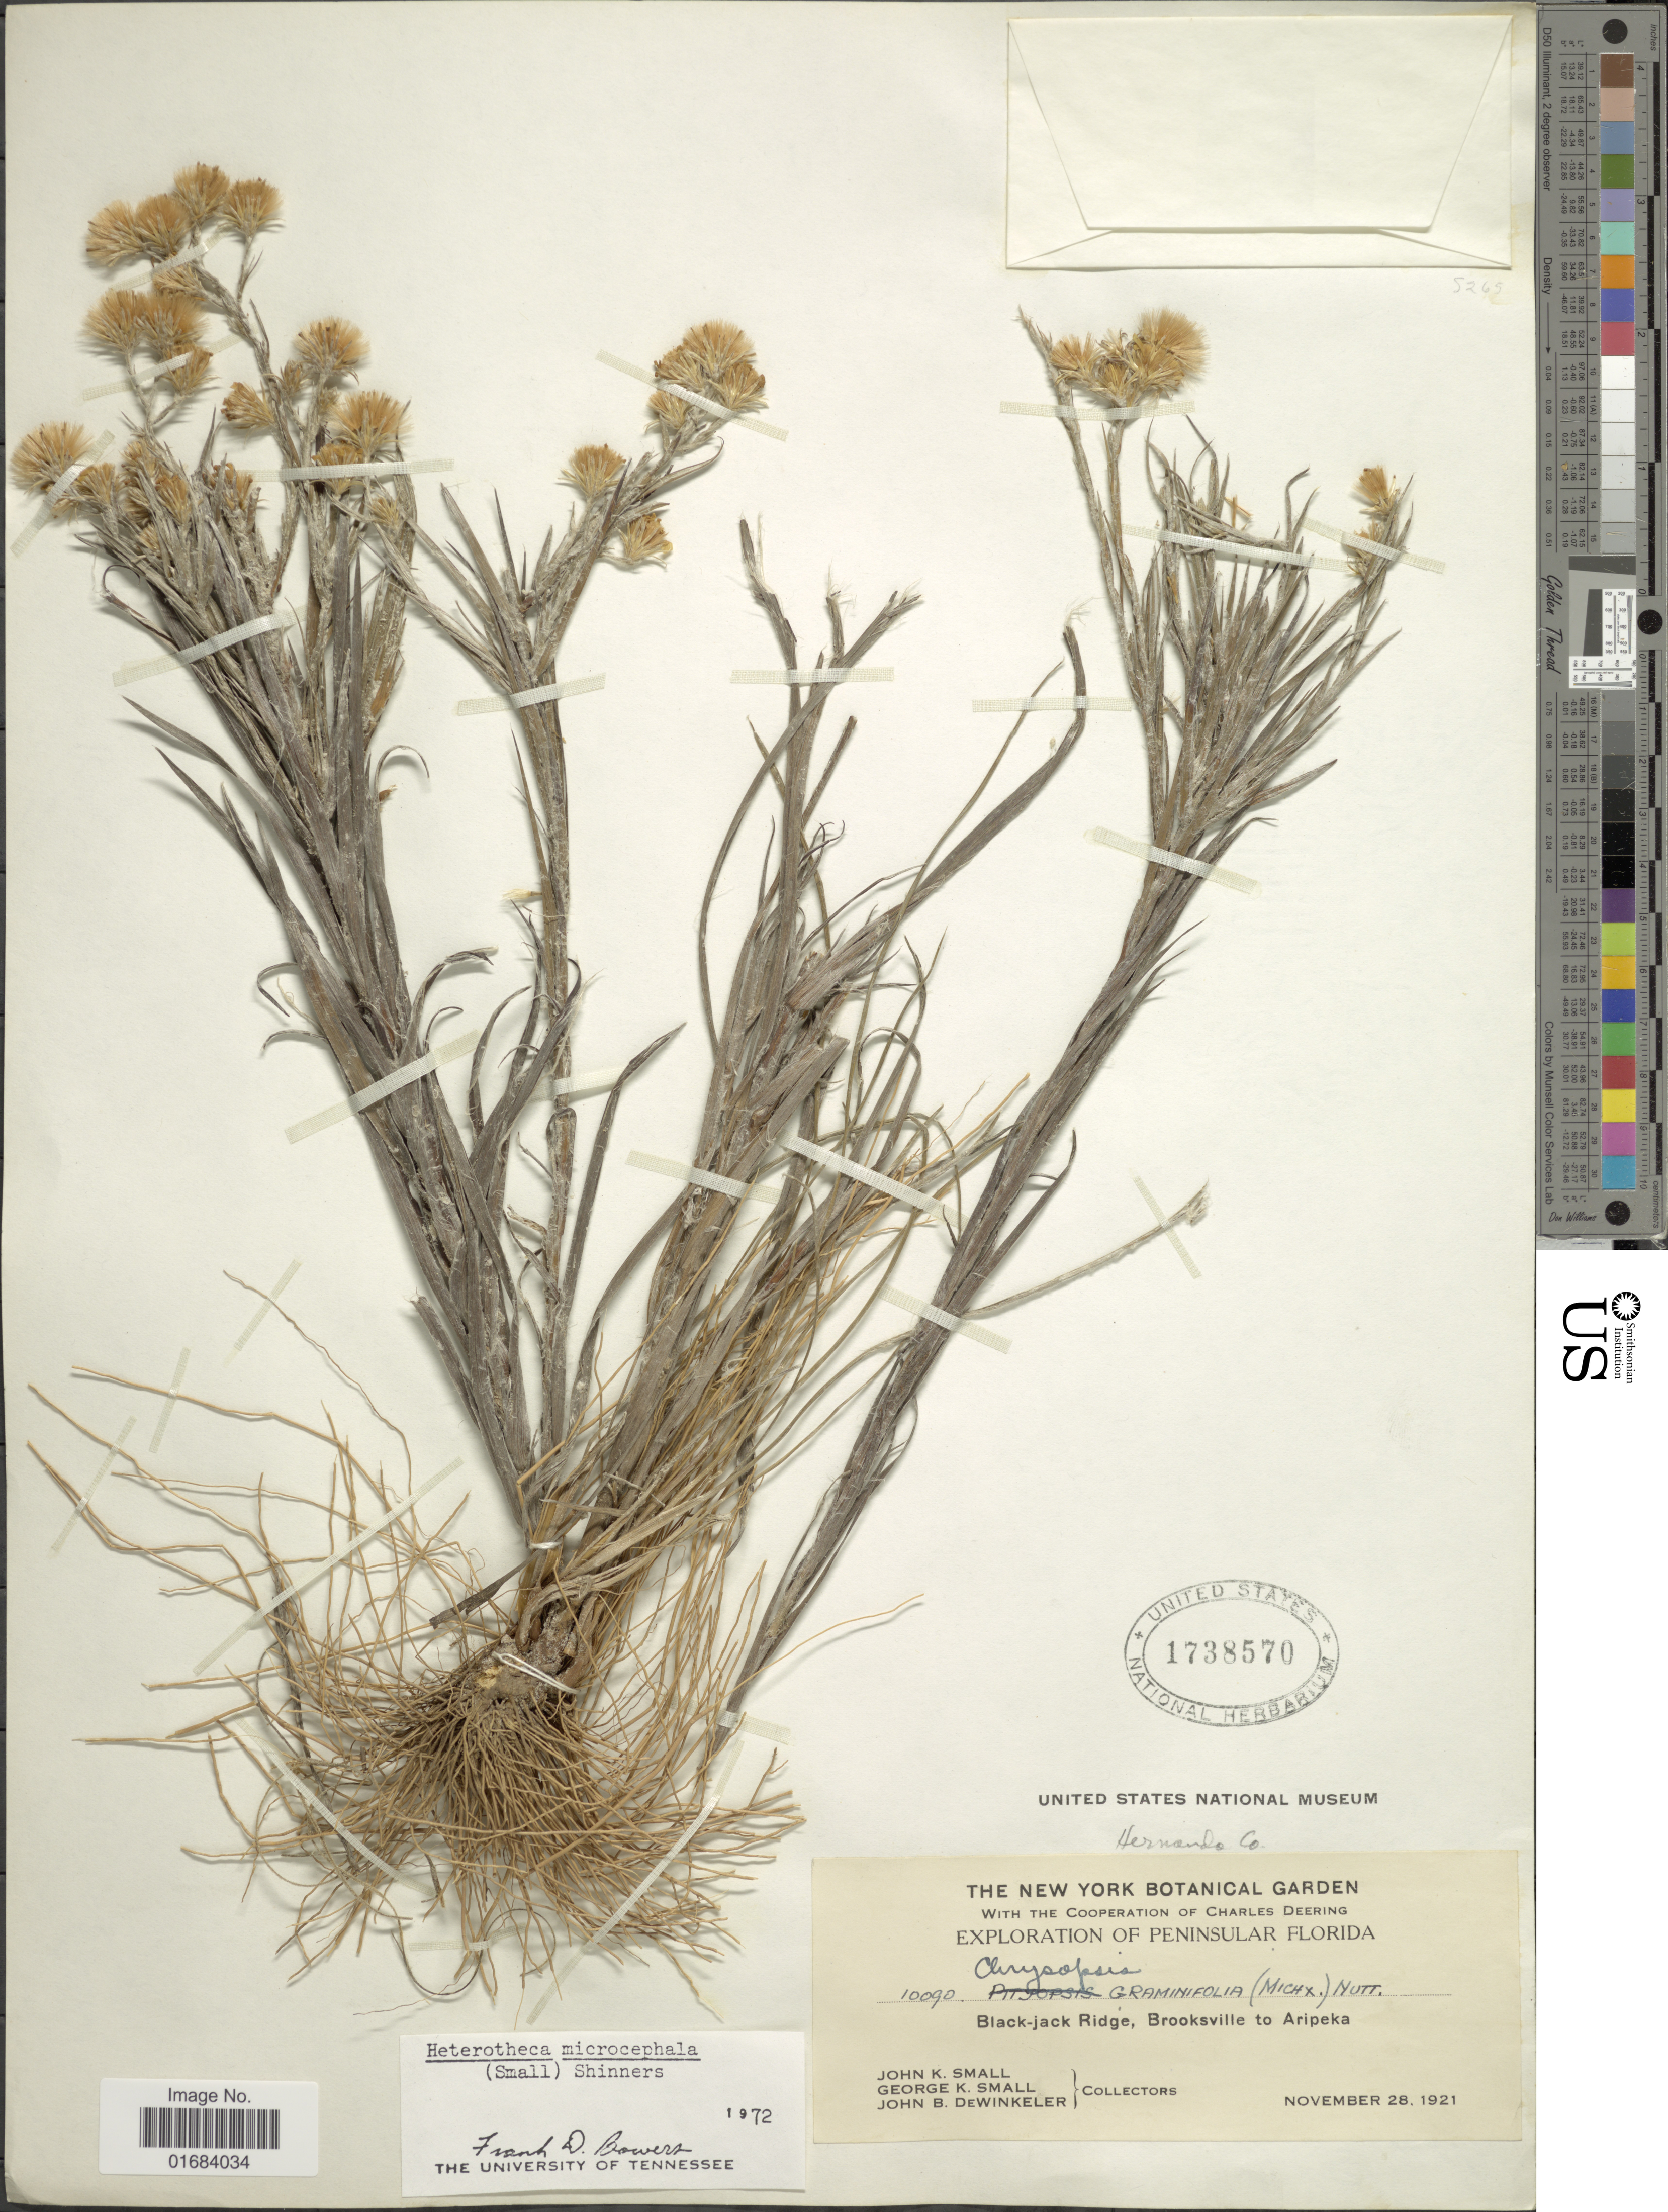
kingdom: Plantae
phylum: Tracheophyta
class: Magnoliopsida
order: Asterales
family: Asteraceae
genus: Pityopsis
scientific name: Pityopsis microcephala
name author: Small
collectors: J. K. Small, G. K. Small & J. B. Dewinkeler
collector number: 10090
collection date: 1921-11-28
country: United States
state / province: Florida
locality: Peninsular Florida, Black-jack Ridge, Brookville to Aripeka.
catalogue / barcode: US 1738570